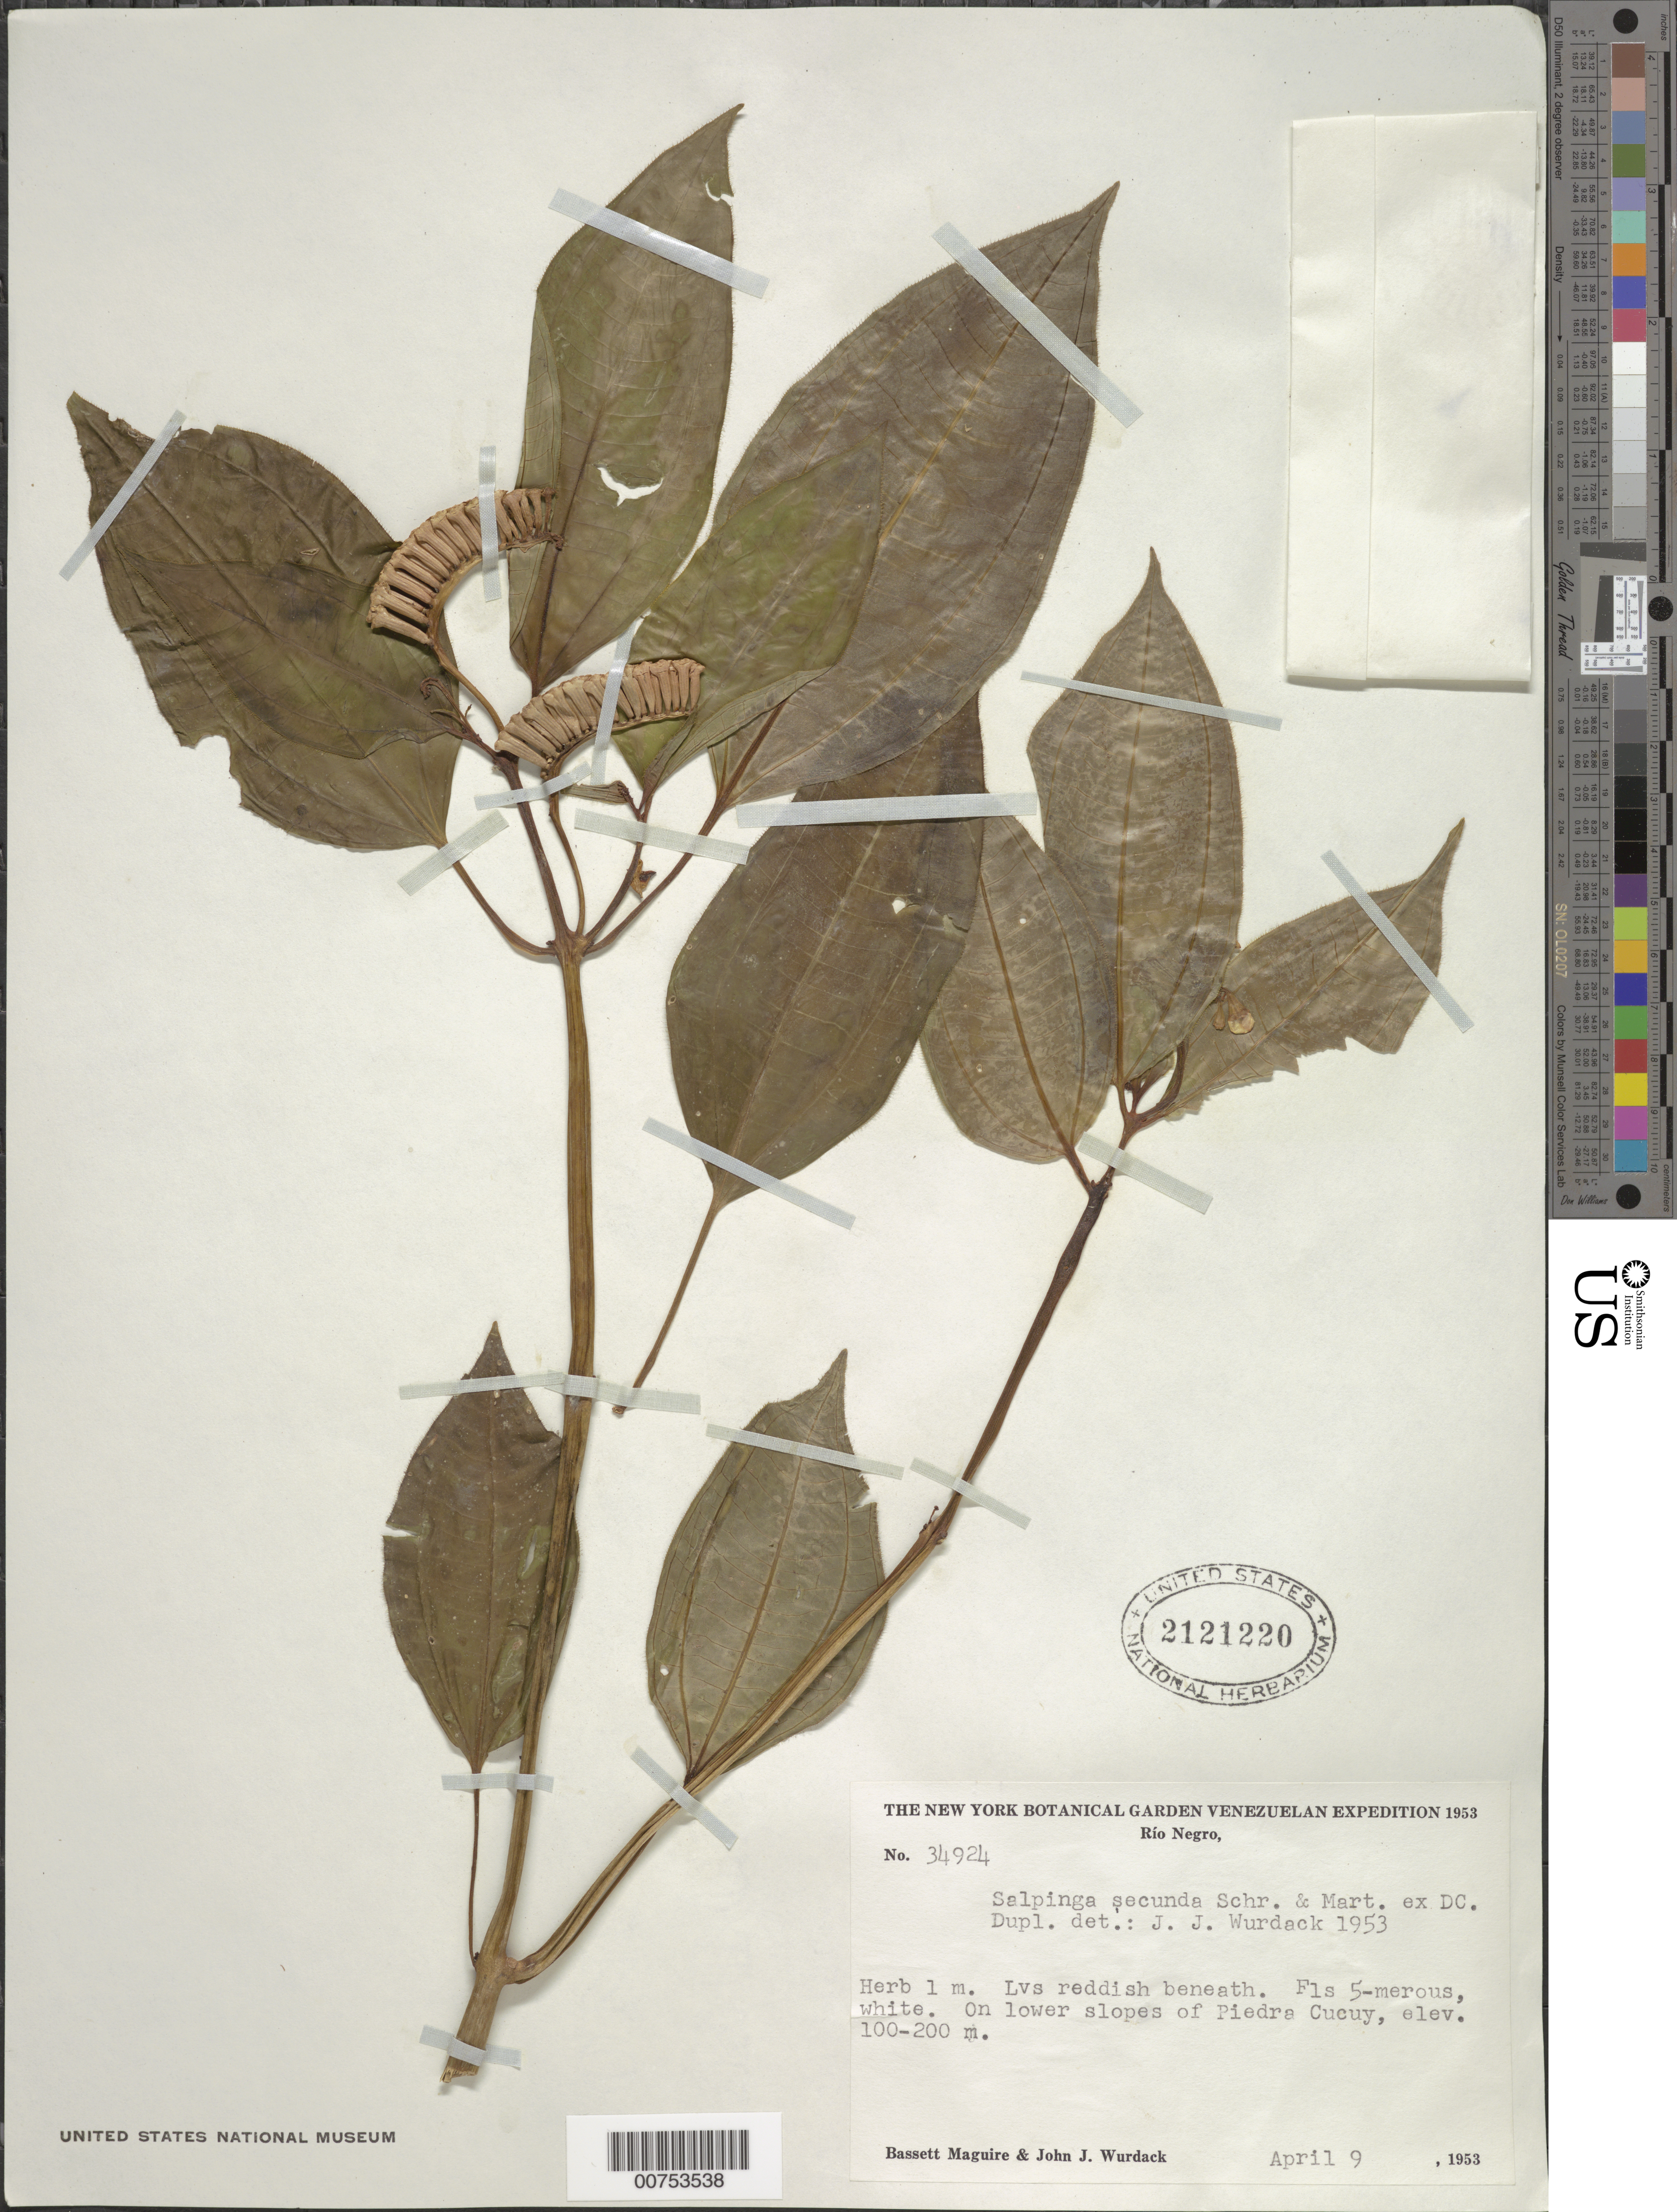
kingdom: Plantae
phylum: Tracheophyta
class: Magnoliopsida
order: Myrtales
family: Melastomataceae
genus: Salpinga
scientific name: Salpinga secunda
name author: Schrank & Mart. ex DC.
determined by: Wurdack, John J., (US), US (UNITED STATES)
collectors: B. Maguire & J. J. Wurdack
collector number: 34924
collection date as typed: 9-Apr-53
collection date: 1953-04-09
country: Venezuela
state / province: Amazonas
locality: Río Negro, Piedra Cucuy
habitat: Lower slopes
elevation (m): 100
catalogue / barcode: US 2121220